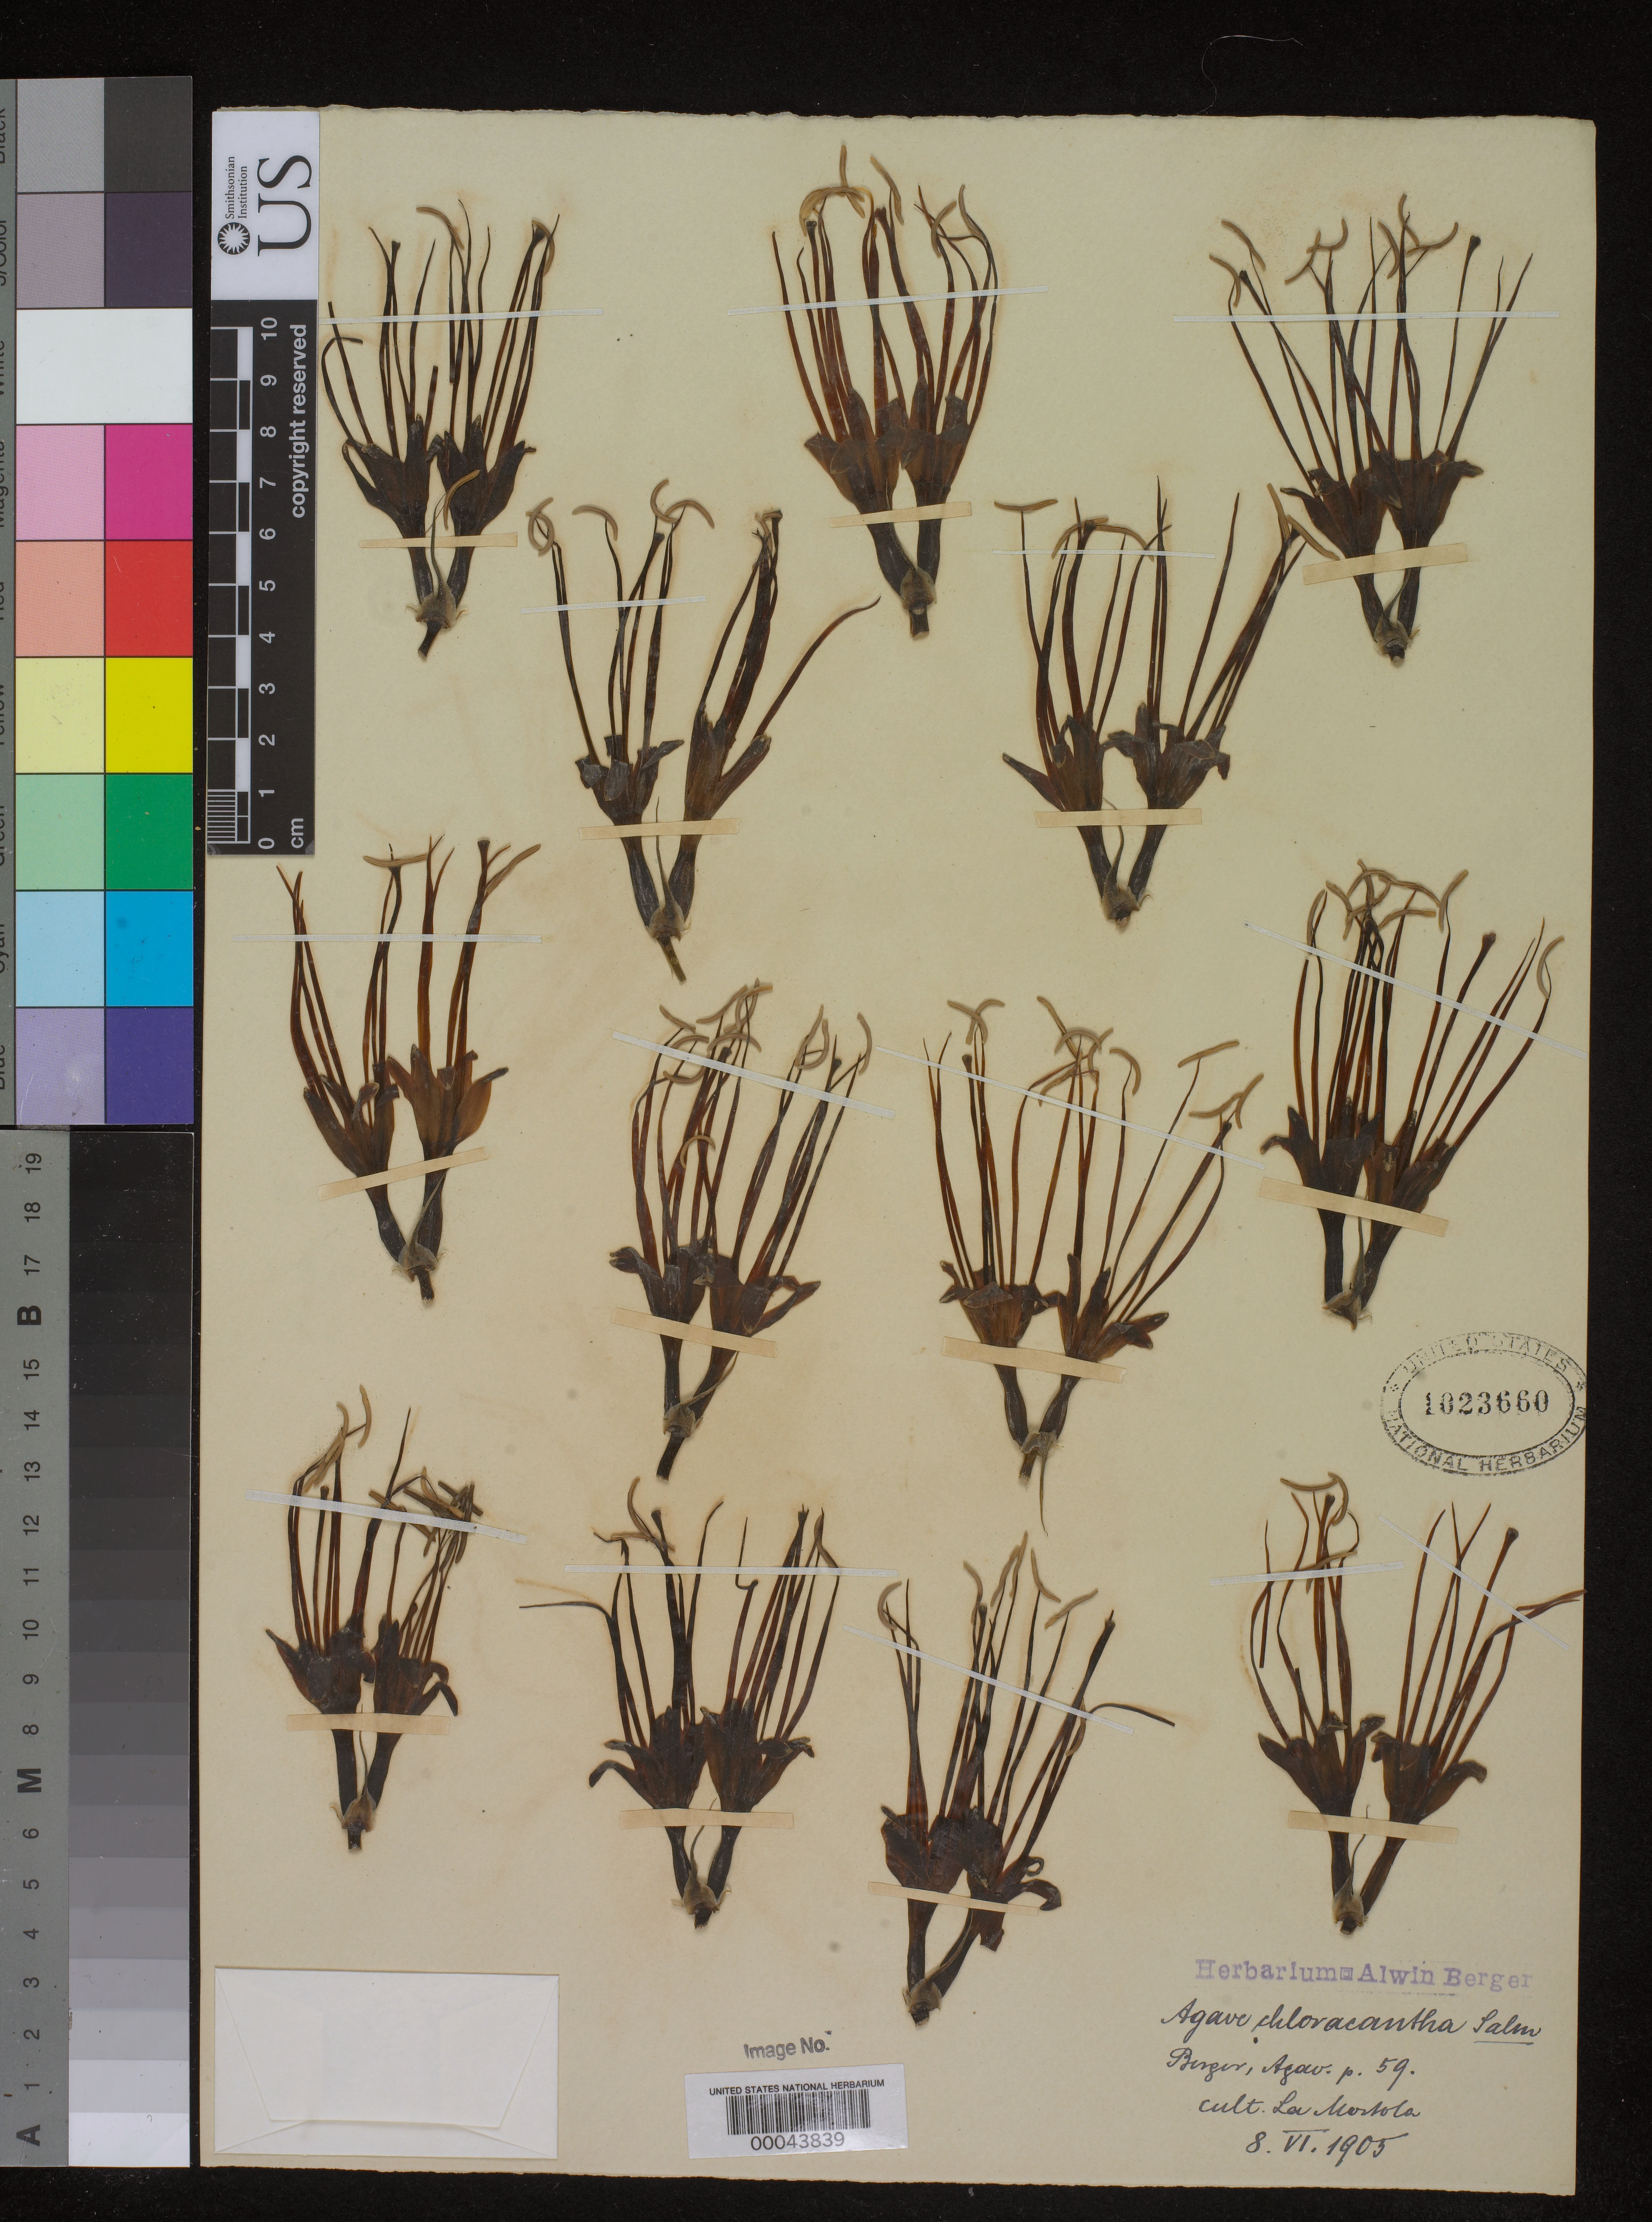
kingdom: Plantae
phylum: Tracheophyta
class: Liliopsida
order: Asparagales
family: Asparagaceae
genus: Agave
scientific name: Agave chloracantha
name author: Salm-Dyck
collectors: ex herb. A. Berger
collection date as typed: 08 Apr 1905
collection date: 1905-04-08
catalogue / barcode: US 1023660